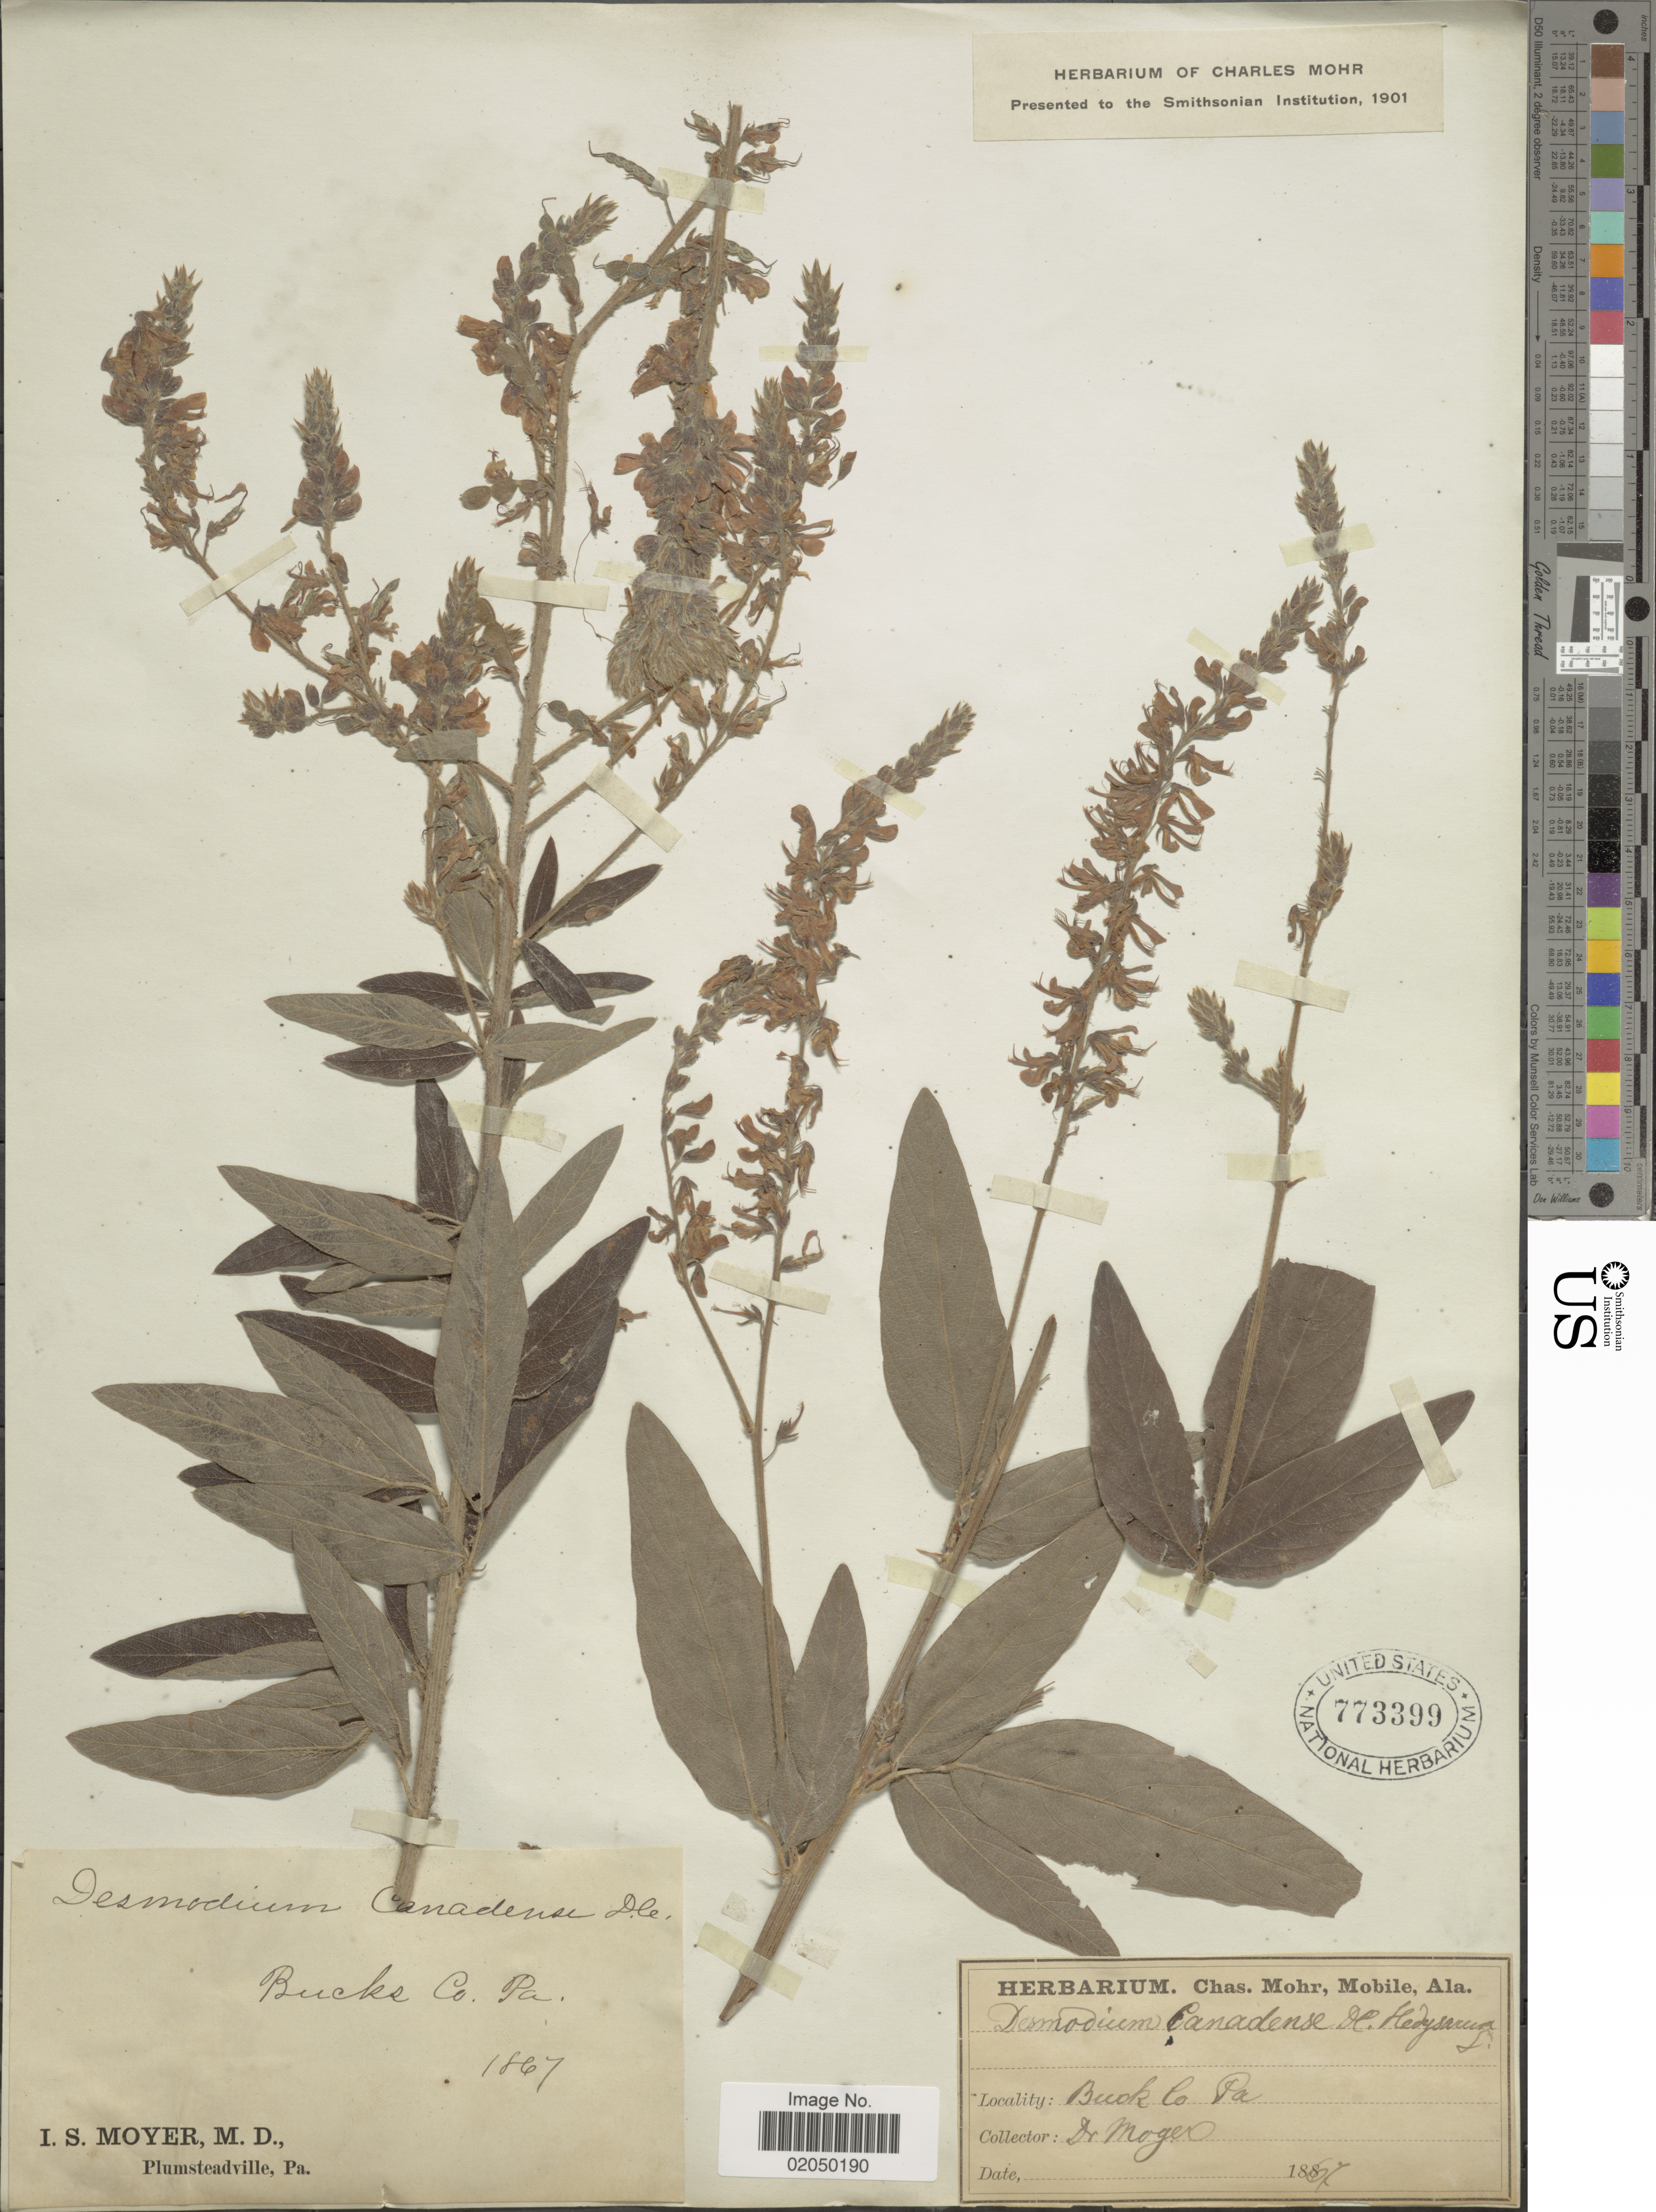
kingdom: Plantae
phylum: Tracheophyta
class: Magnoliopsida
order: Fabales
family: Fabaceae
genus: Desmodium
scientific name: Desmodium canadense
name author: (L.) DC.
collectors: I. S. Moyer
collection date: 1867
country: United States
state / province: Pennsylvania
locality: Bucks Co. Pa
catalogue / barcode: US 773399